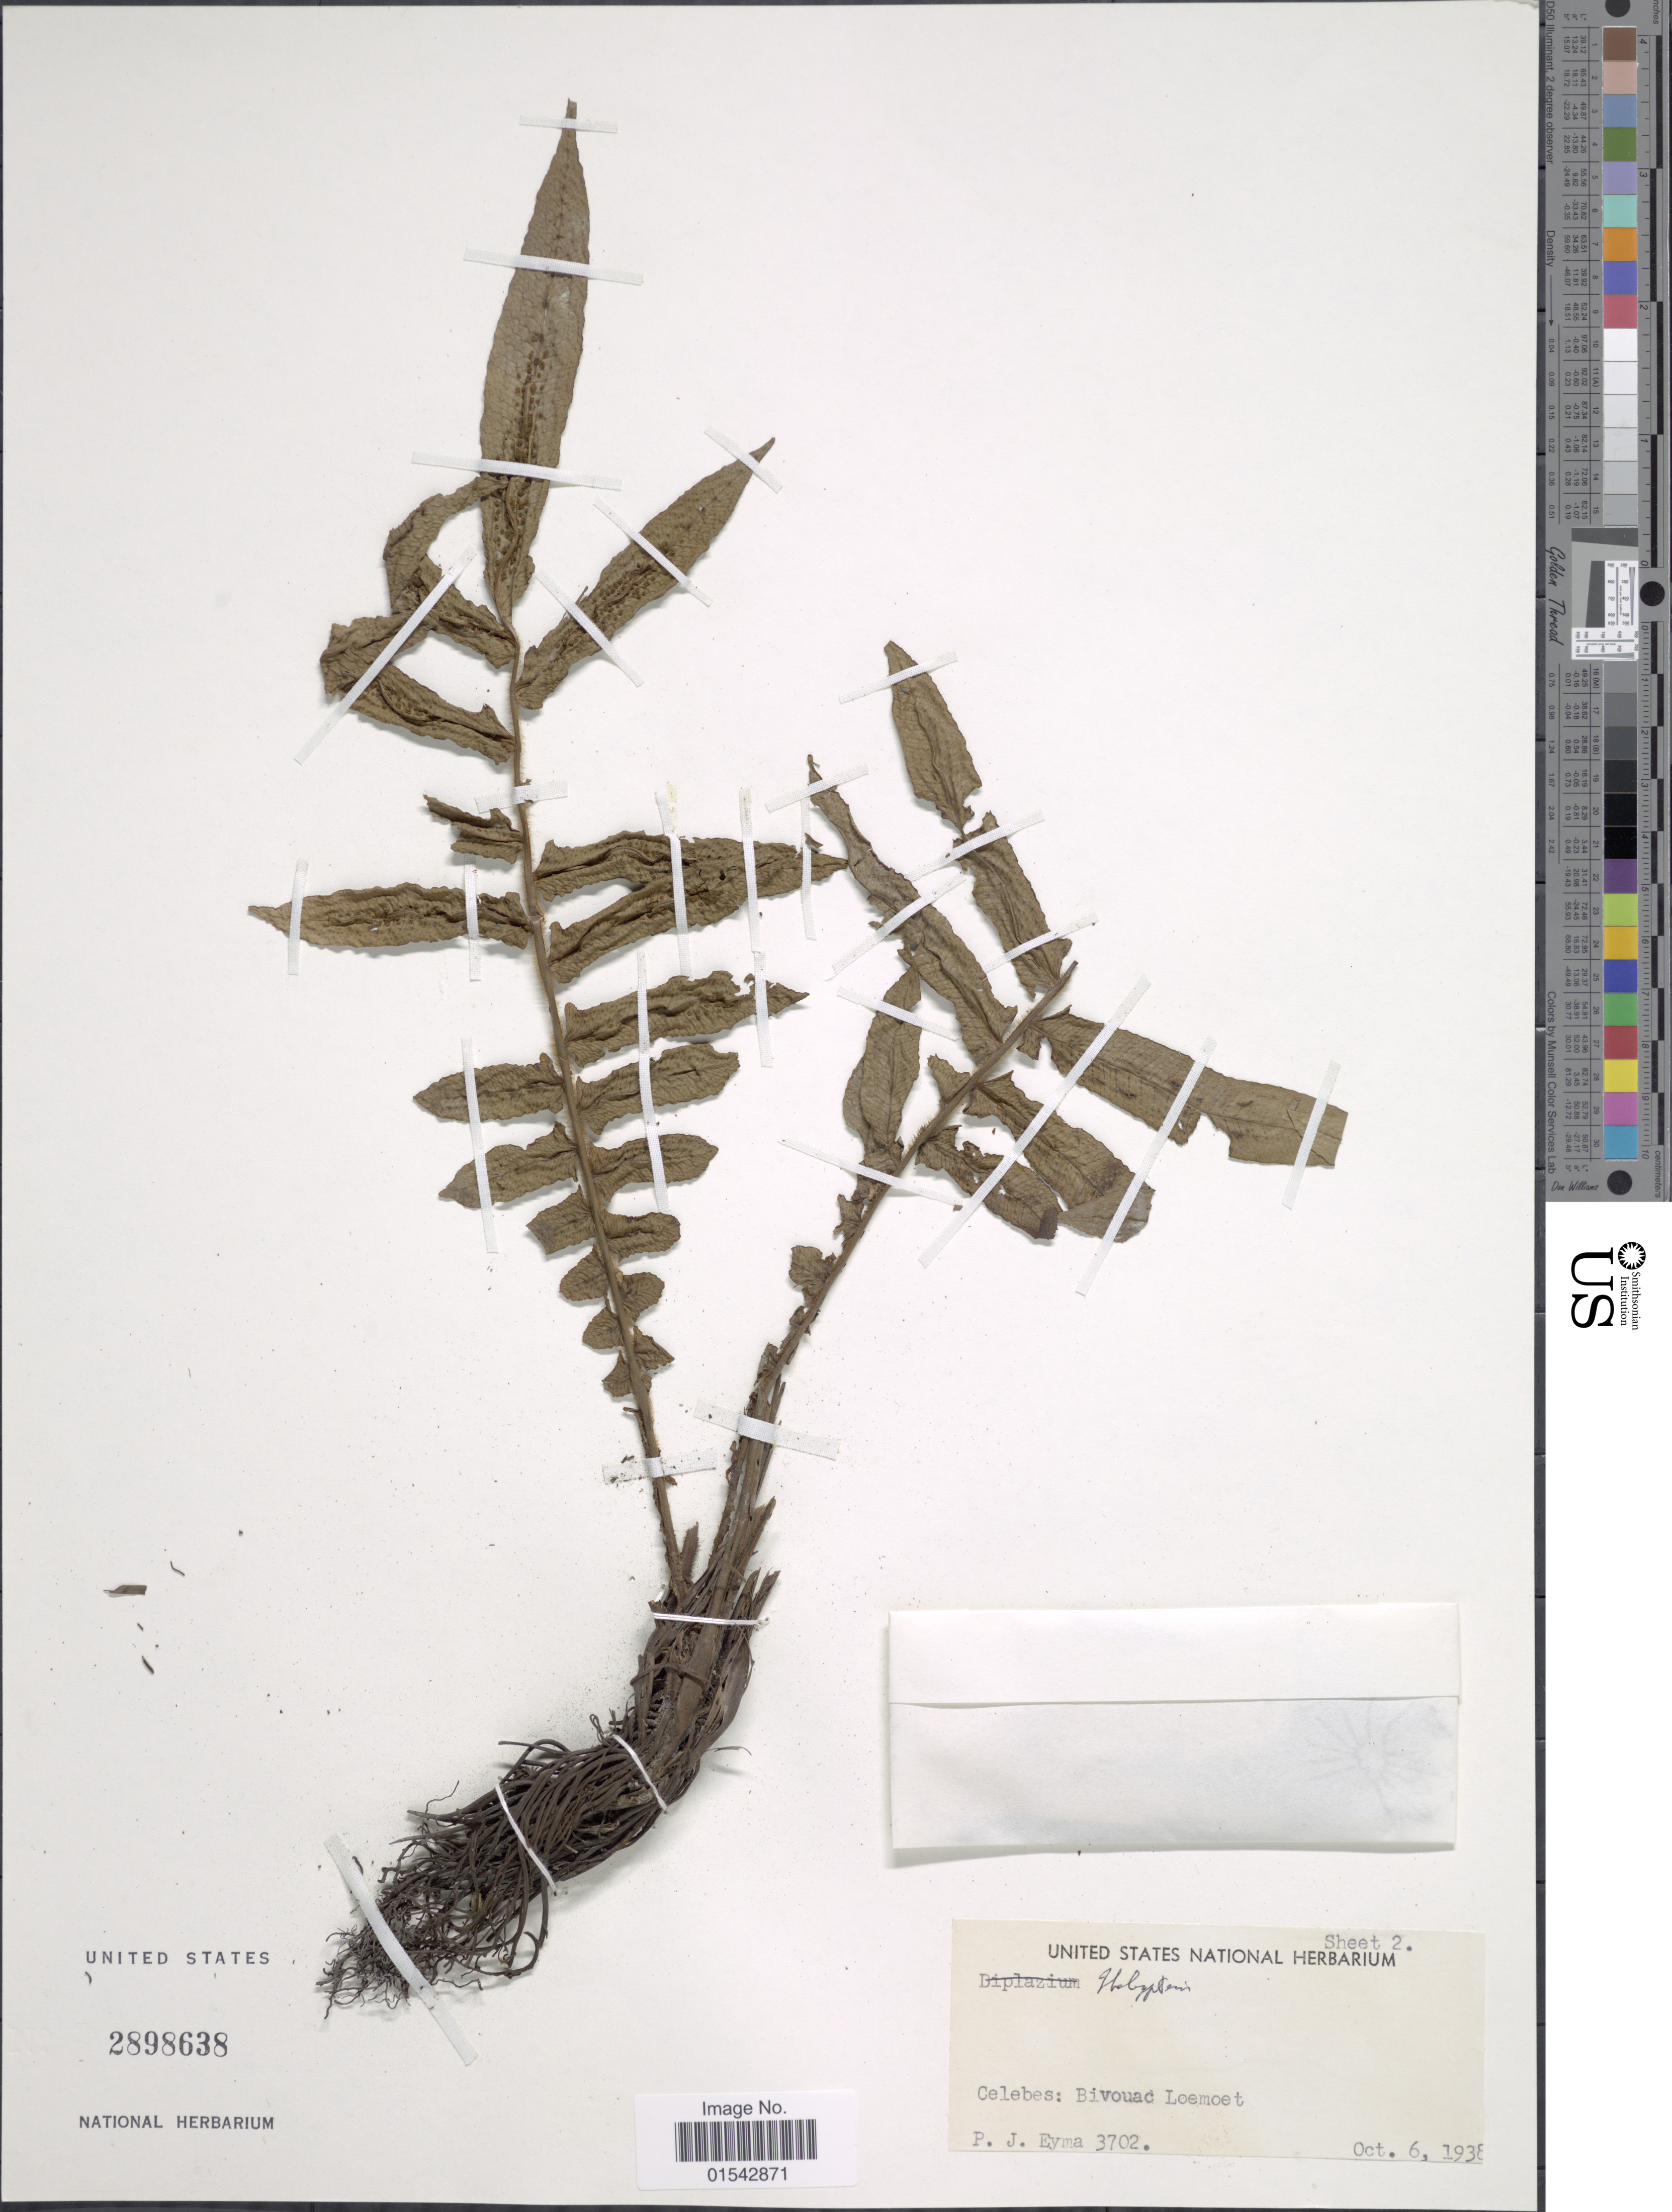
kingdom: Plantae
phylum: Tracheophyta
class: Polypodiopsida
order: Polypodiales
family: Thelypteridaceae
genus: Cyclosorus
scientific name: Cyclosorus sp.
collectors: P. J. Eyma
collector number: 3702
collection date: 1938-10-06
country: Indonesia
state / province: Sumatra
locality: Celebes: Bivouad Loemoet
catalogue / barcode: US 2898638